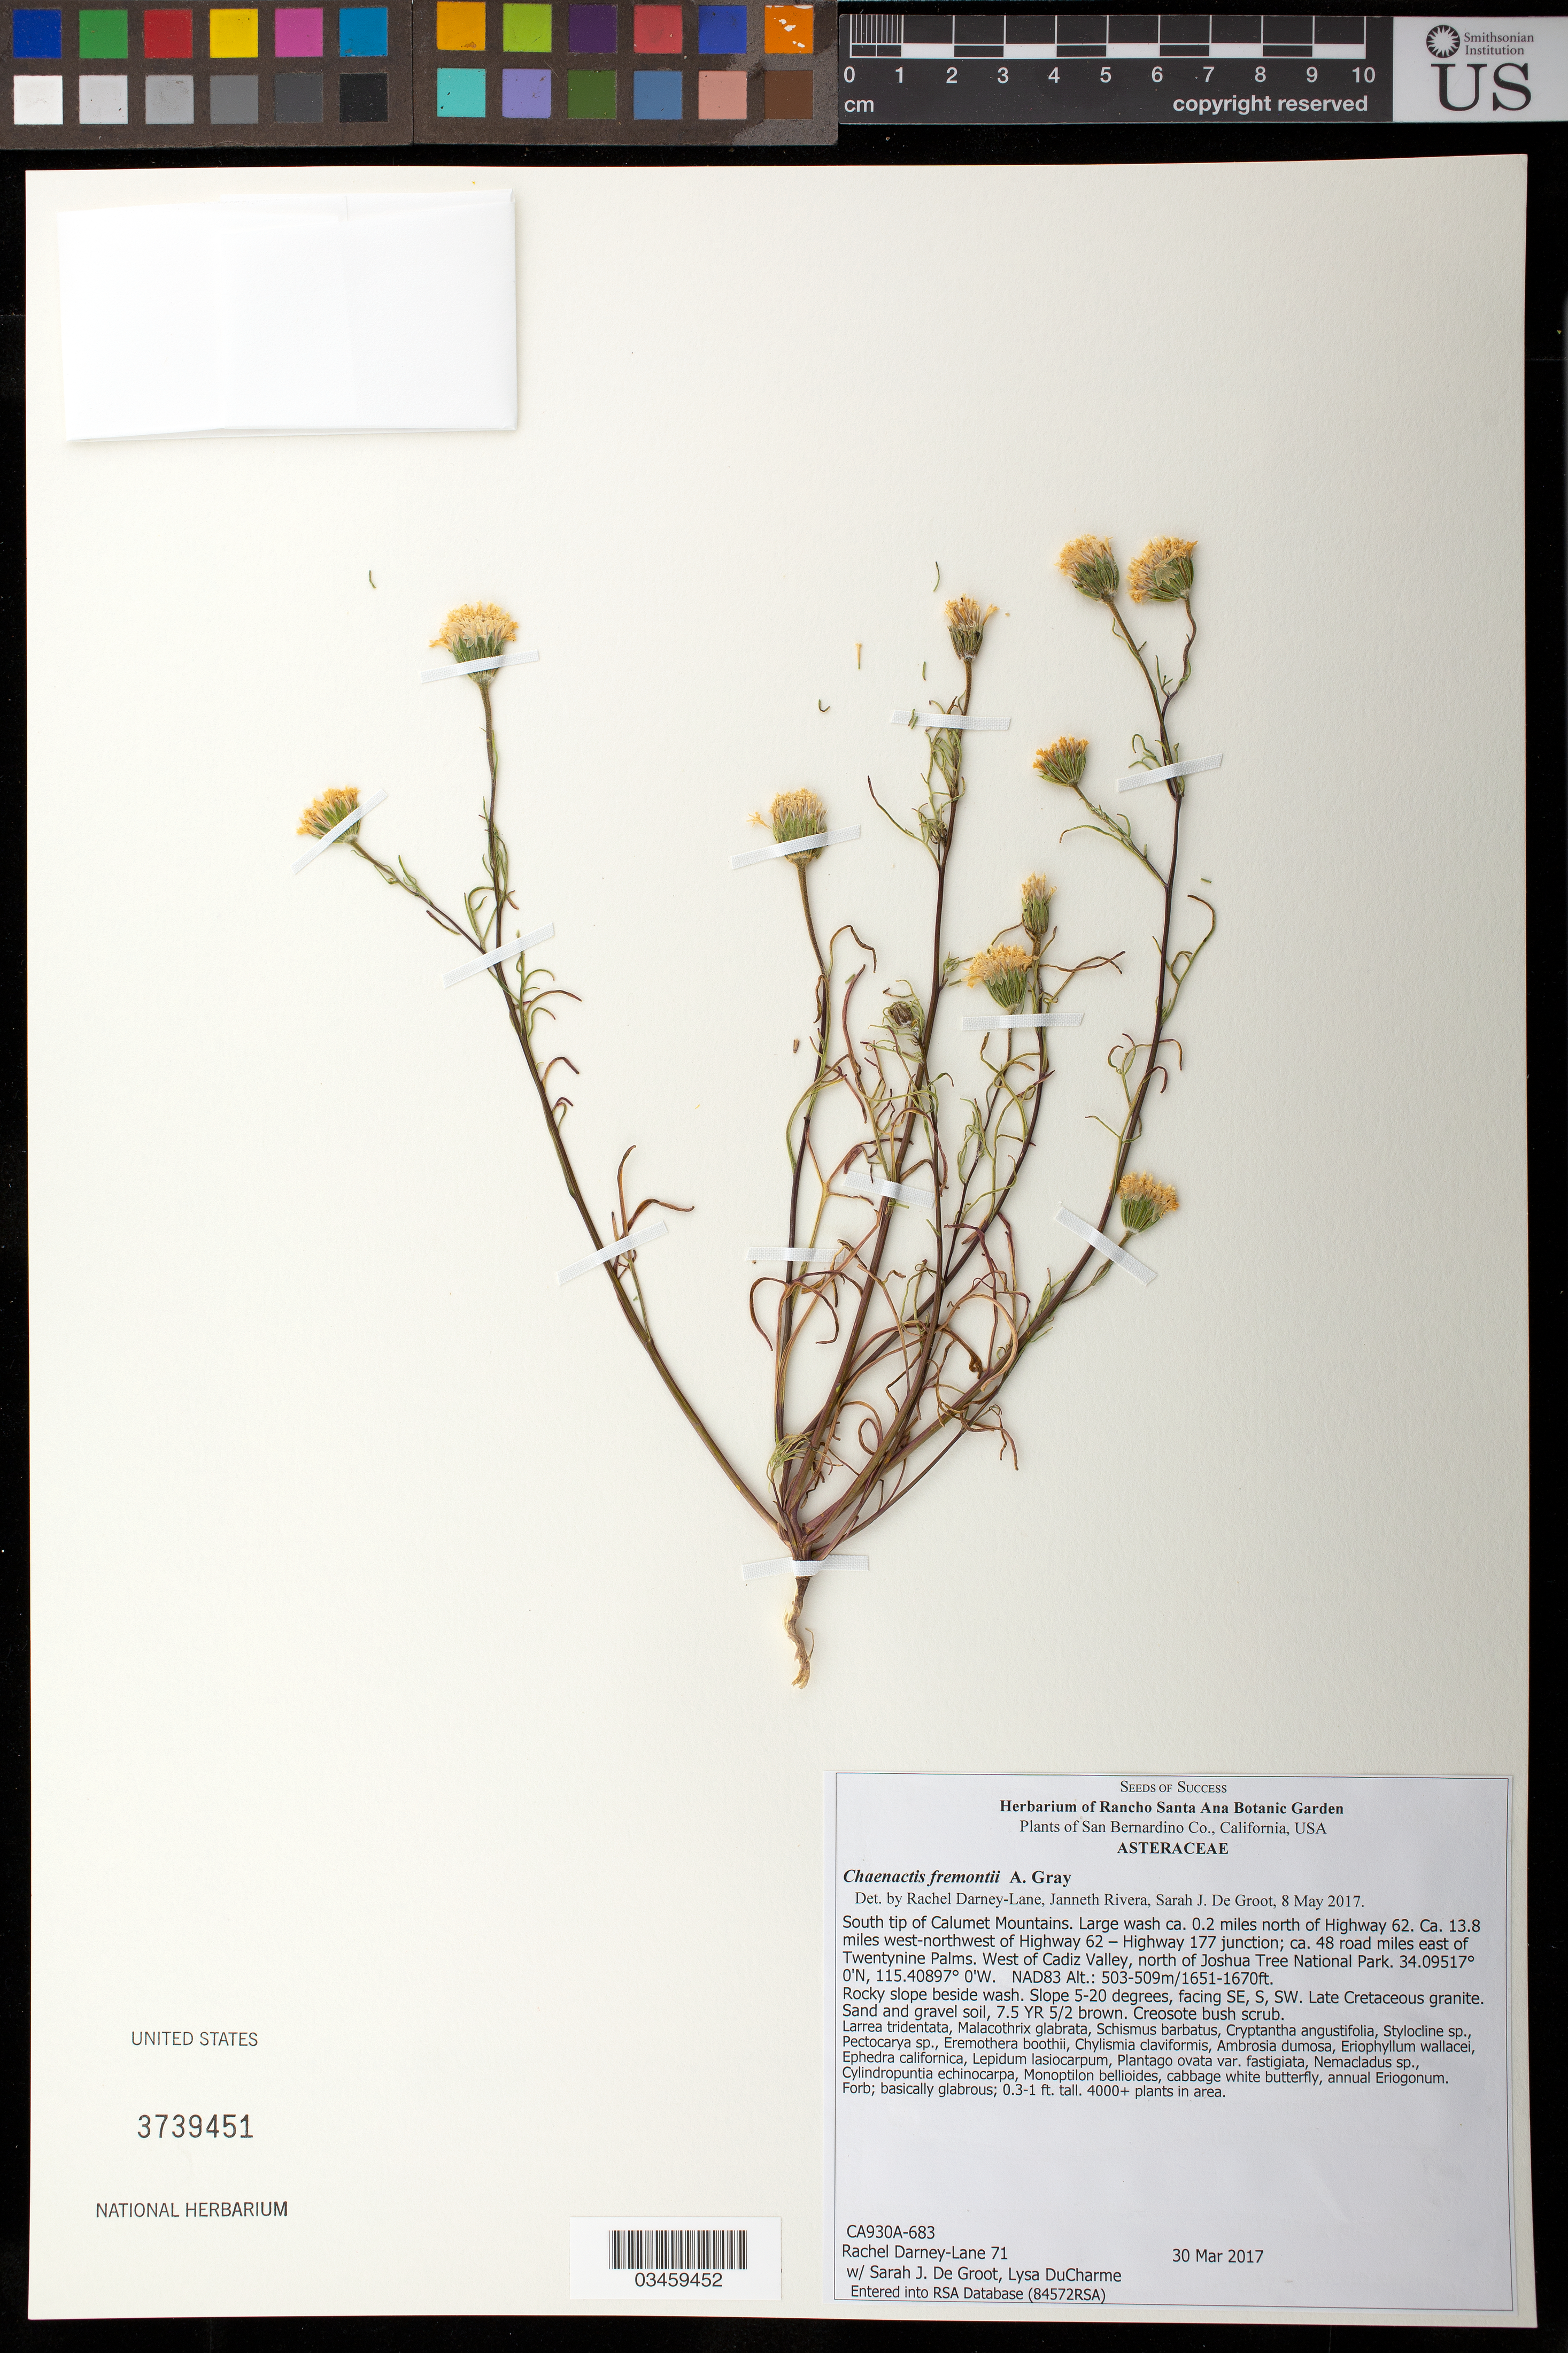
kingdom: Plantae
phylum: Tracheophyta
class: Magnoliopsida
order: Asterales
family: Asteraceae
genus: Chaenactis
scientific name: Chaenactis fremontii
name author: A. Gray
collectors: R. Darney-Lane, S. De Groot & L. DuCharme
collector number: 71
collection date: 2017-03-30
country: United States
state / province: California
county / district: San Bernardino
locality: S tip of Calumet Mts, 0.2 mi N of Hwy 62, 13.8 mi WNW of Hwy 62-Hwy 177 jct, 48 road mi E of Twentynine Palms, W of Cadiz Valley, N of Joshua Tree National Park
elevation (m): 503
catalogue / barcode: US 3739451